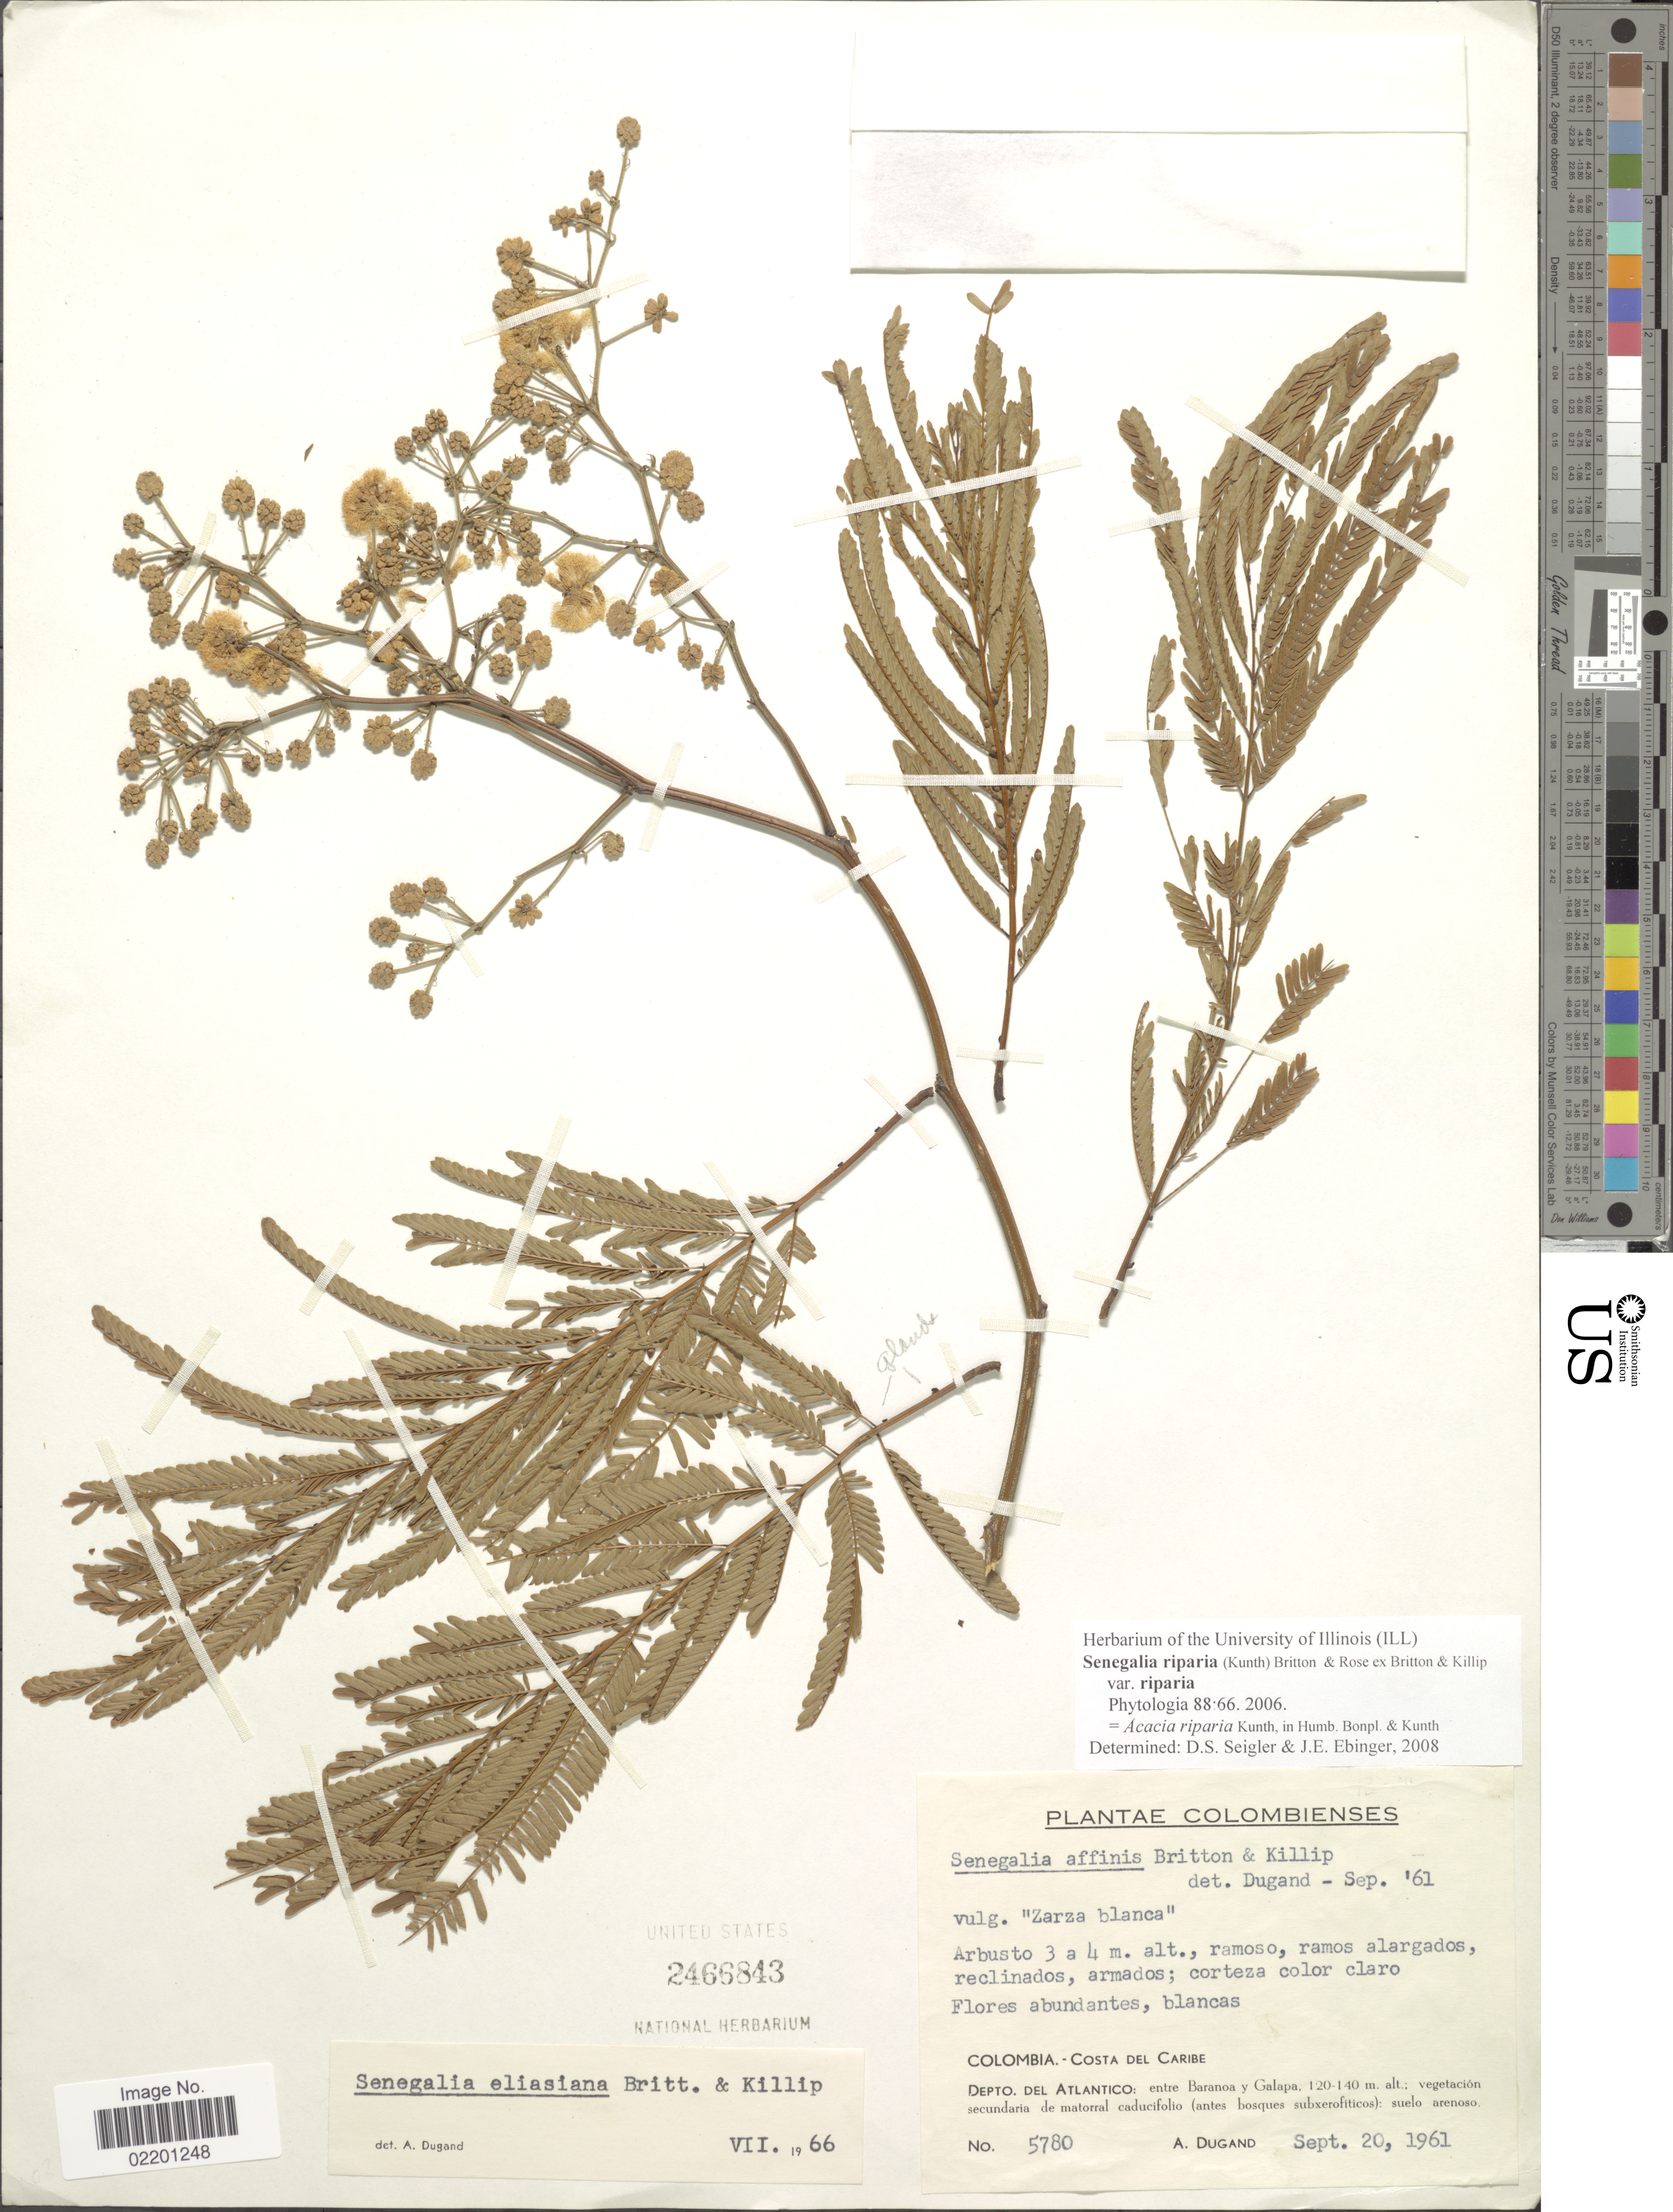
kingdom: Plantae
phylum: Tracheophyta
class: Magnoliopsida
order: Fabales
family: Fabaceae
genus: Senegalia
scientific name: Senegalia riparia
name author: (Kunth) Britton & Rose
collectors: A. Dugand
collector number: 5780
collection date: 1961-09-20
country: Colombia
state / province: Atlántico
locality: Colombia: Costa del Caribe, Depto. del Atlantico: entre Baranoa y Galapa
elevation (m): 120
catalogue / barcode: US 2466843